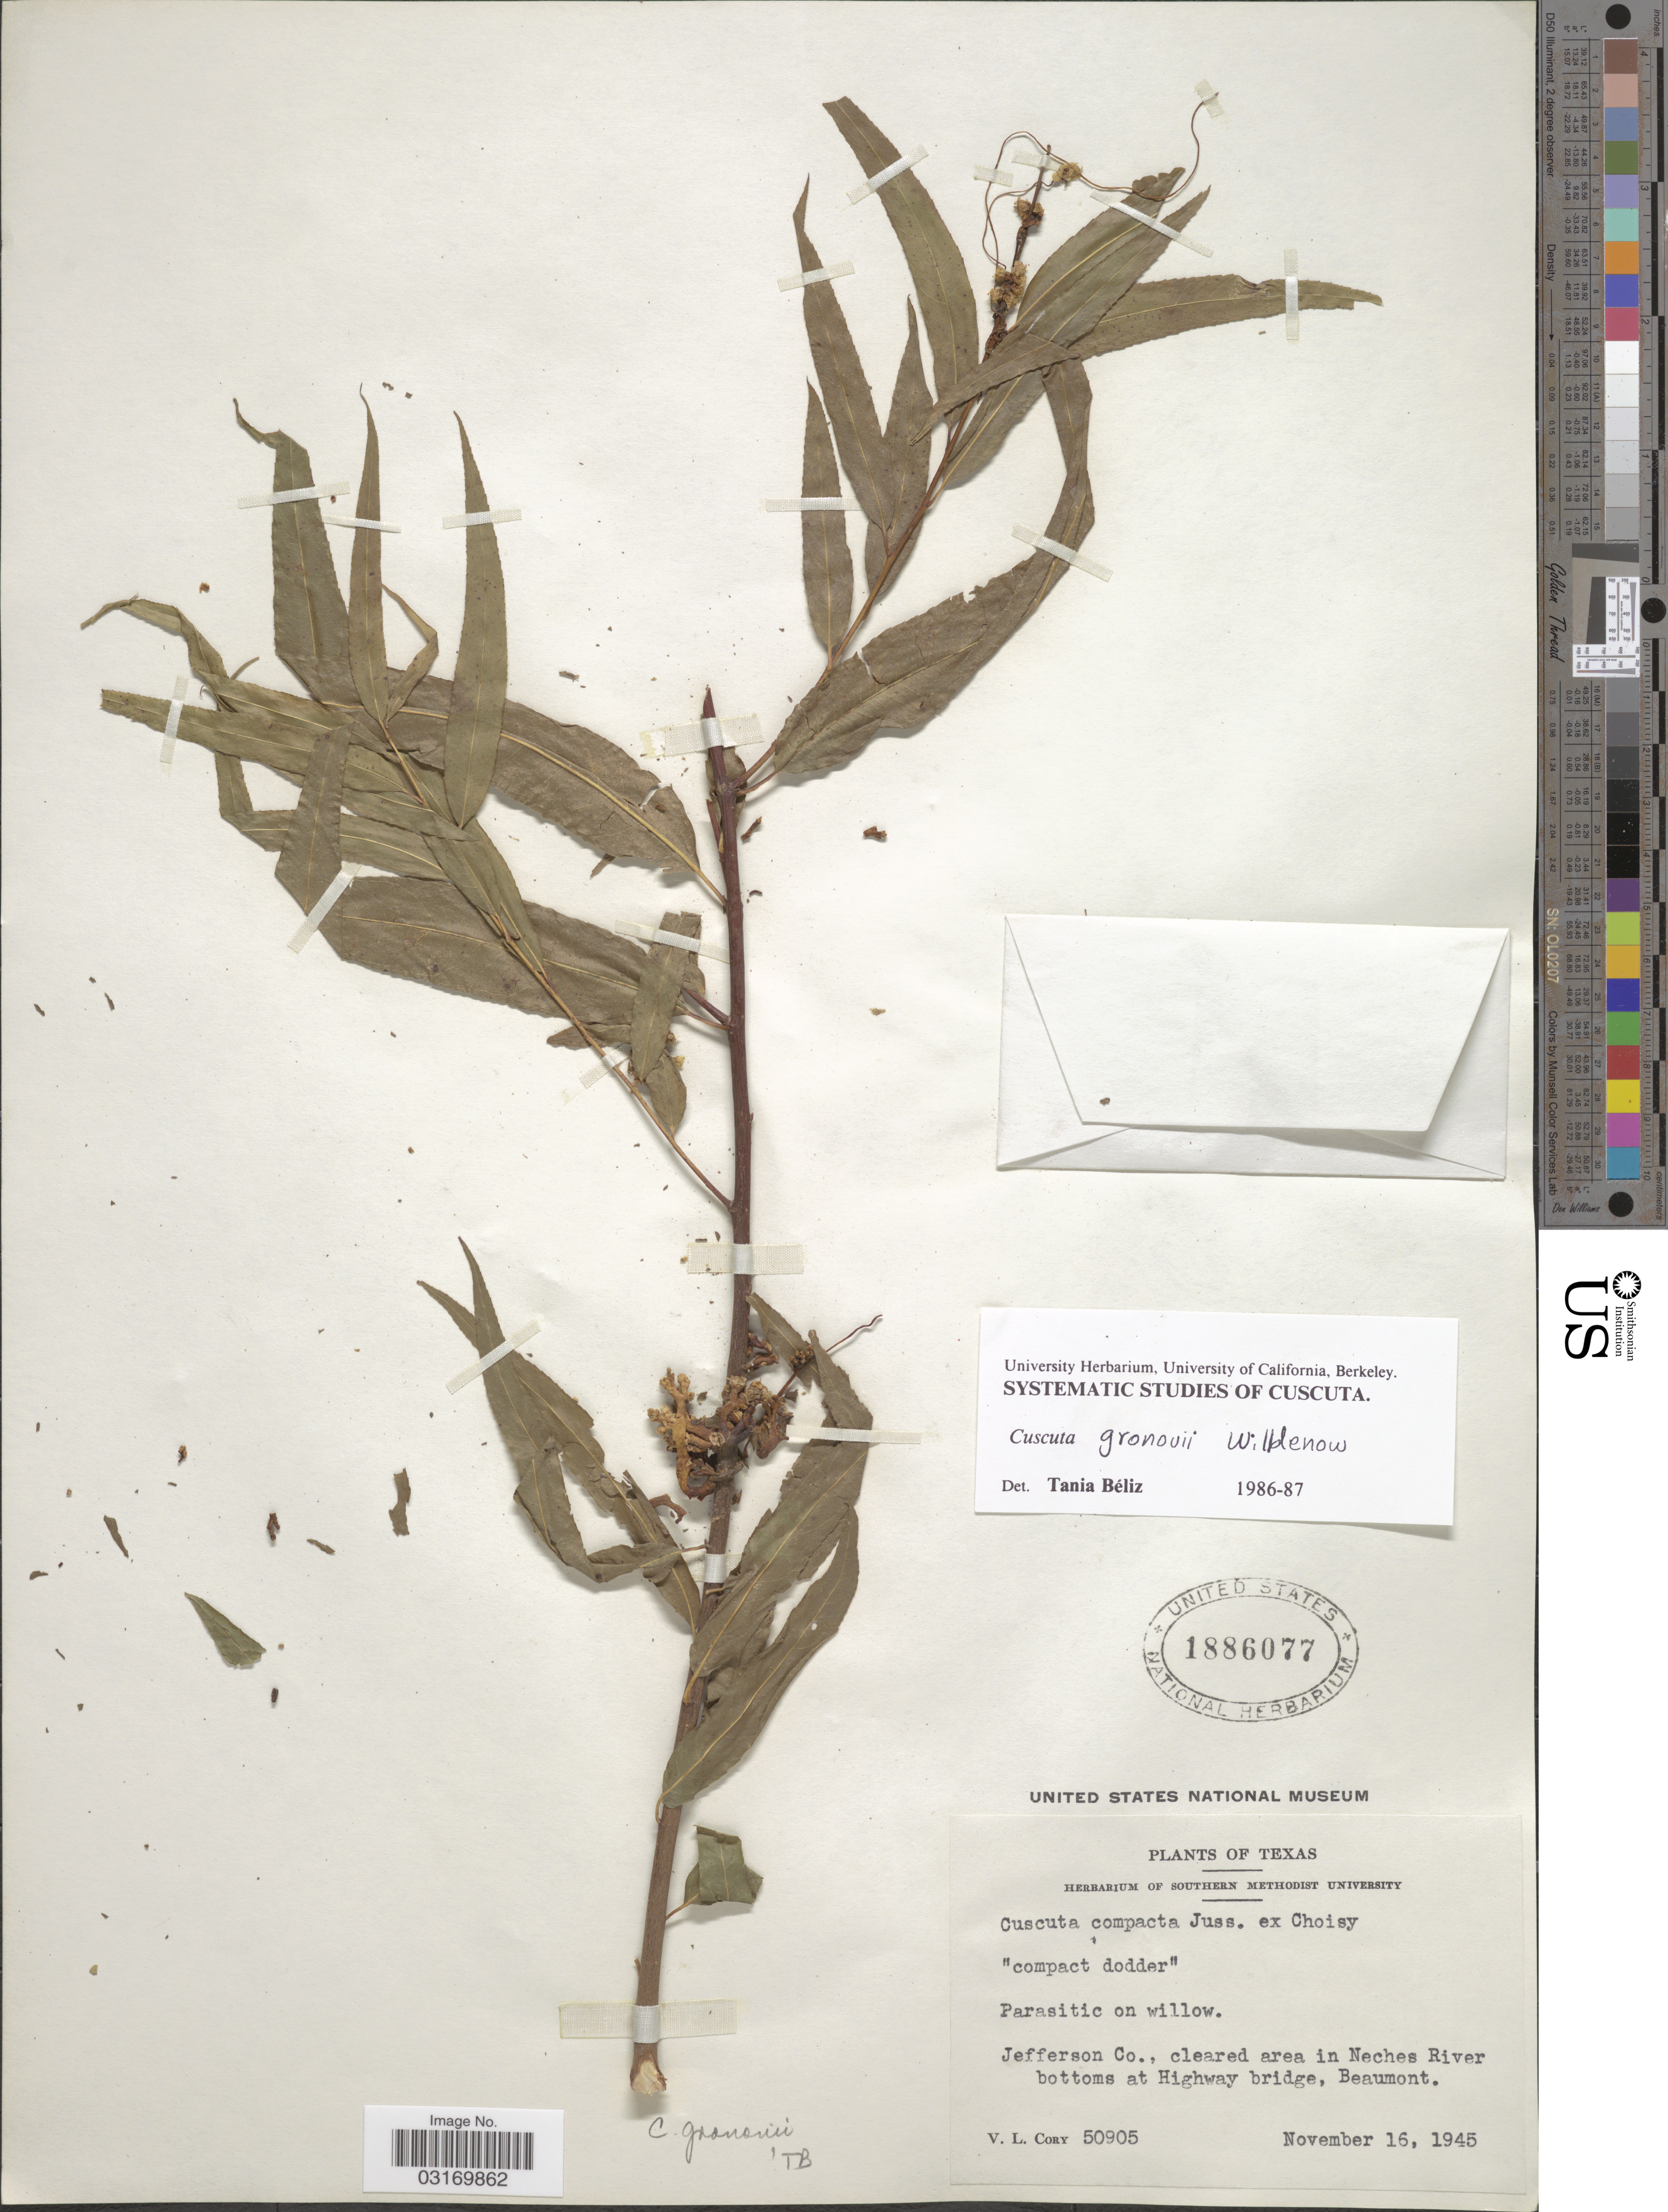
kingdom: Plantae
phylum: Tracheophyta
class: Magnoliopsida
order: Solanales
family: Convolvulaceae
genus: Cuscuta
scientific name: Cuscuta gronovii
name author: Willd. ex Schult.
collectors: V. Cory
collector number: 50905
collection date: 1945-11-16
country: United States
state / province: Texas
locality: Jefferson Co., cleared area in Neches River bottoms at Highway bridge, Beaumont.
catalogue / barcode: US 1886077